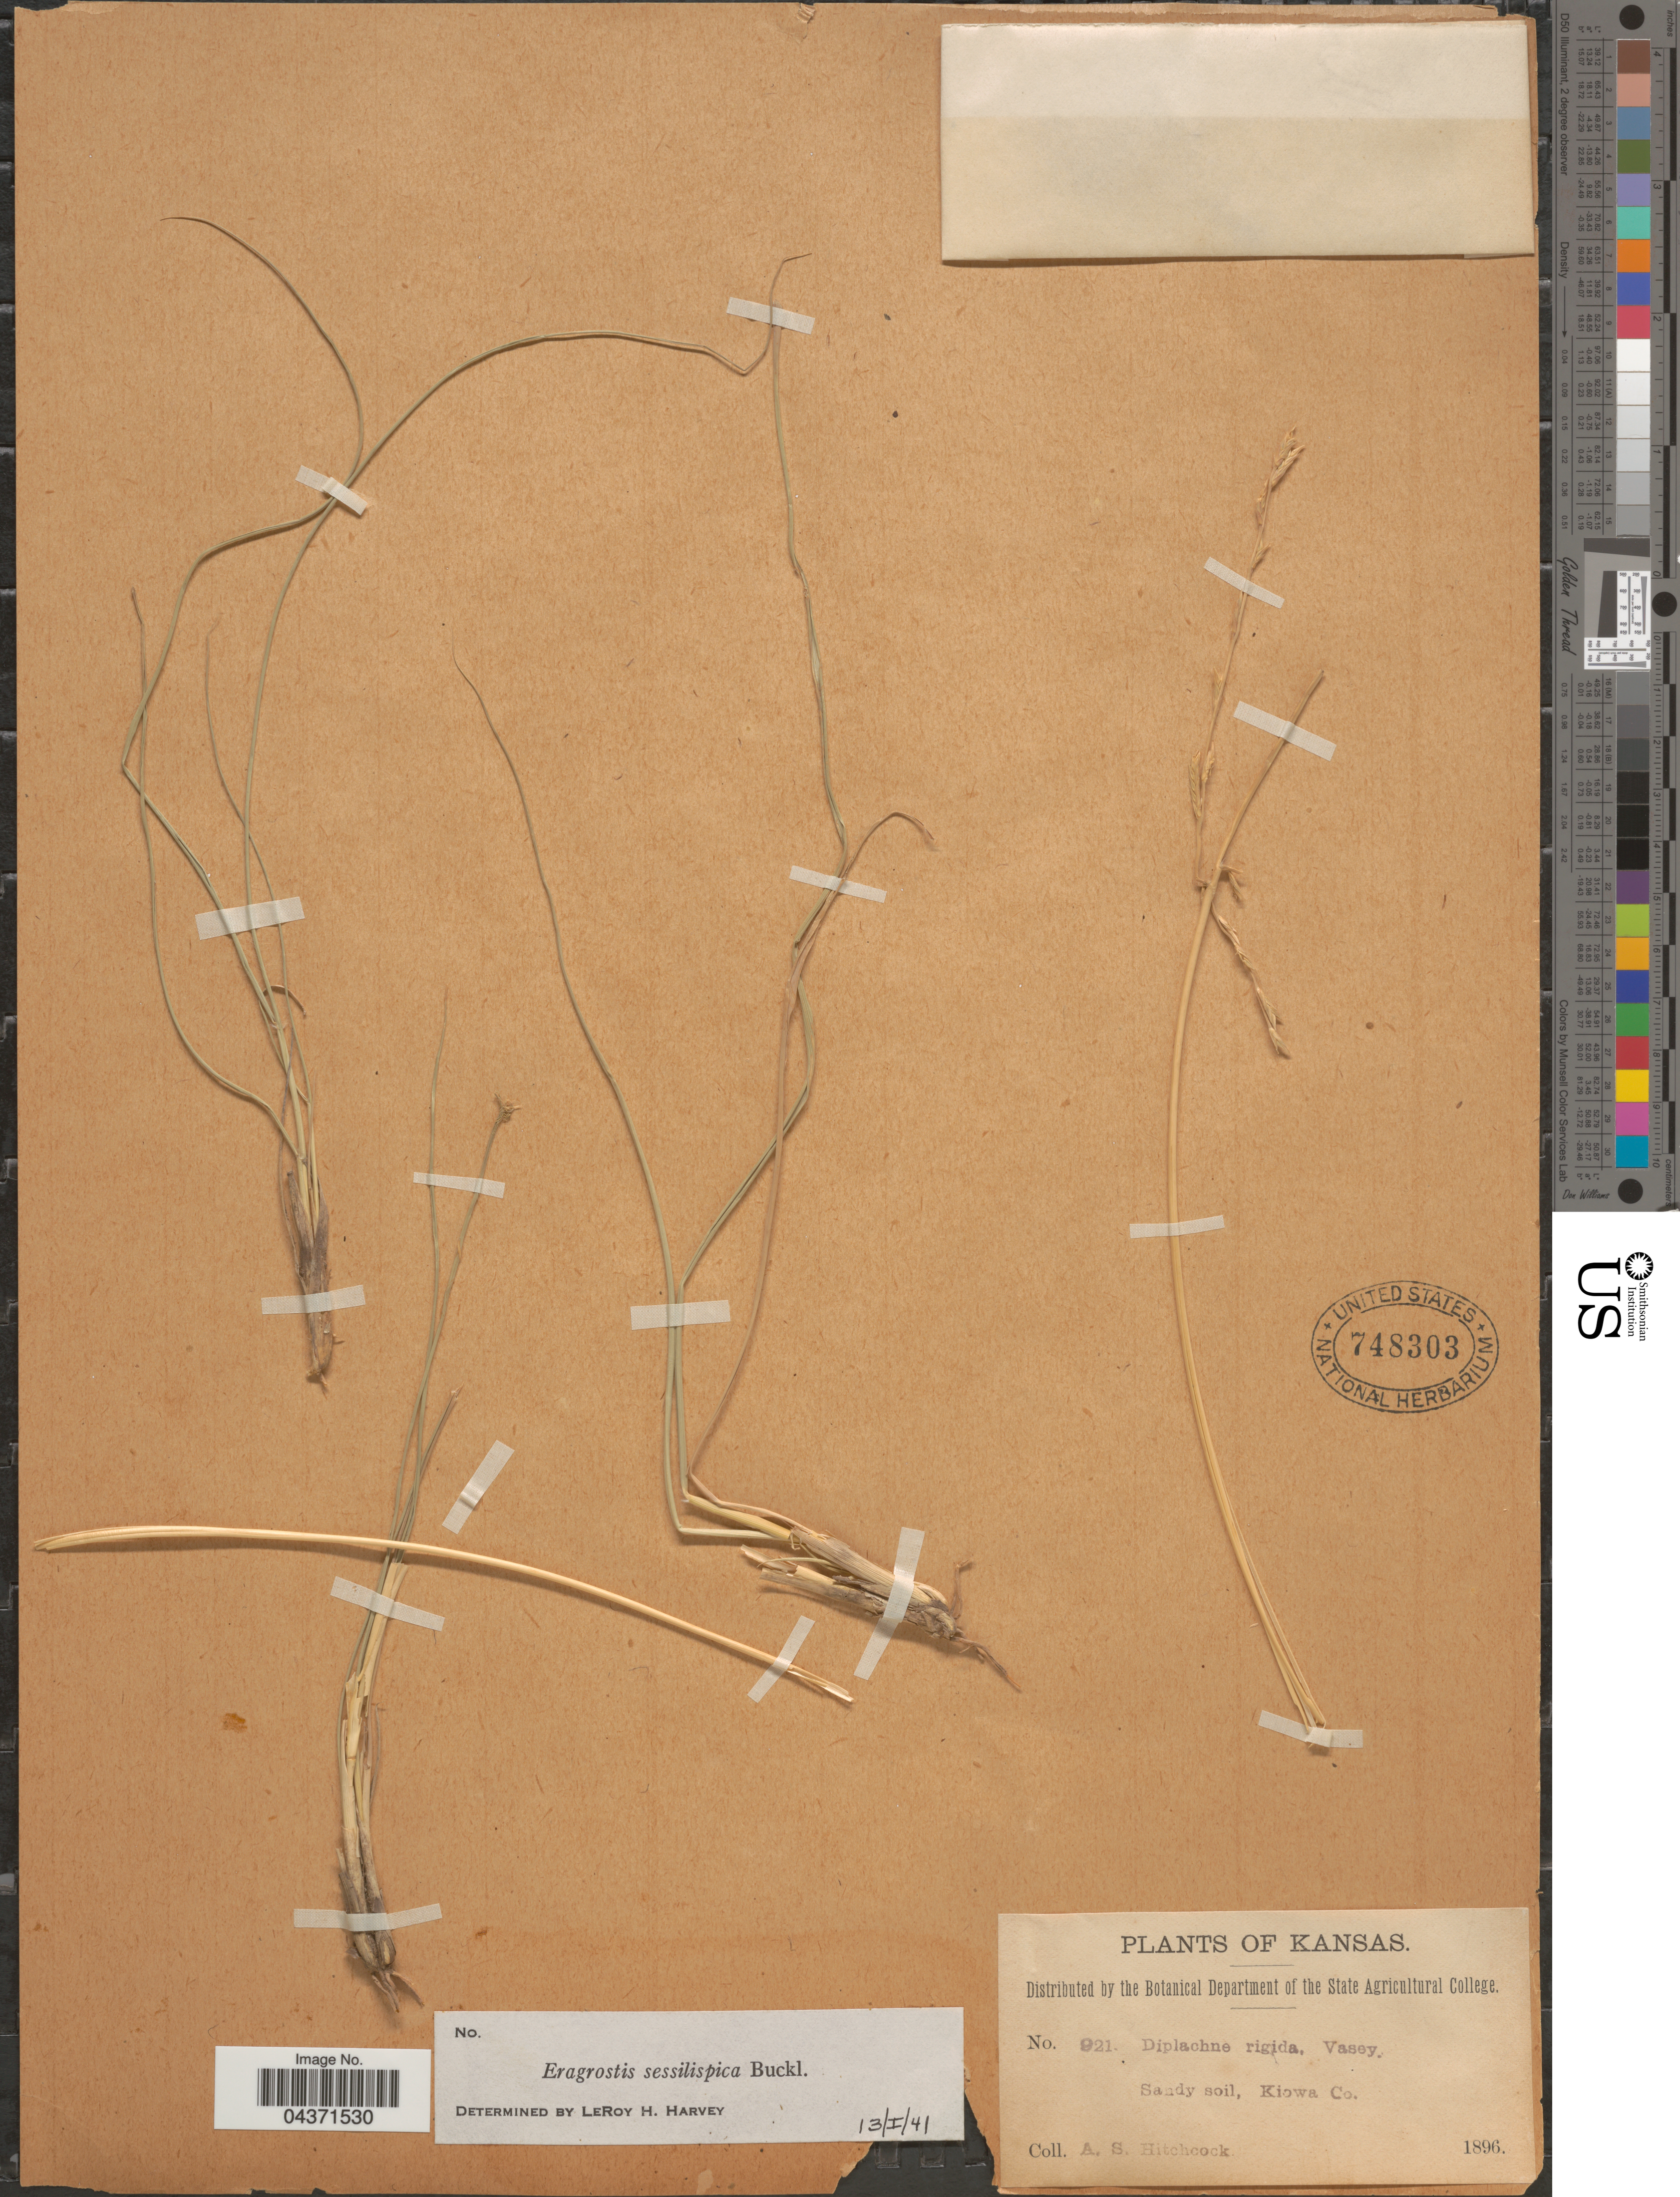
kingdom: Plantae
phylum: Tracheophyta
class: Liliopsida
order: Poales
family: Poaceae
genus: Eragrostis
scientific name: Eragrostis sessilispica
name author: Buckley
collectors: A. S. Hitchcock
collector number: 921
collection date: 1896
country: United States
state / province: Kansas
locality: Kiowa Co.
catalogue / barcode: US 748303